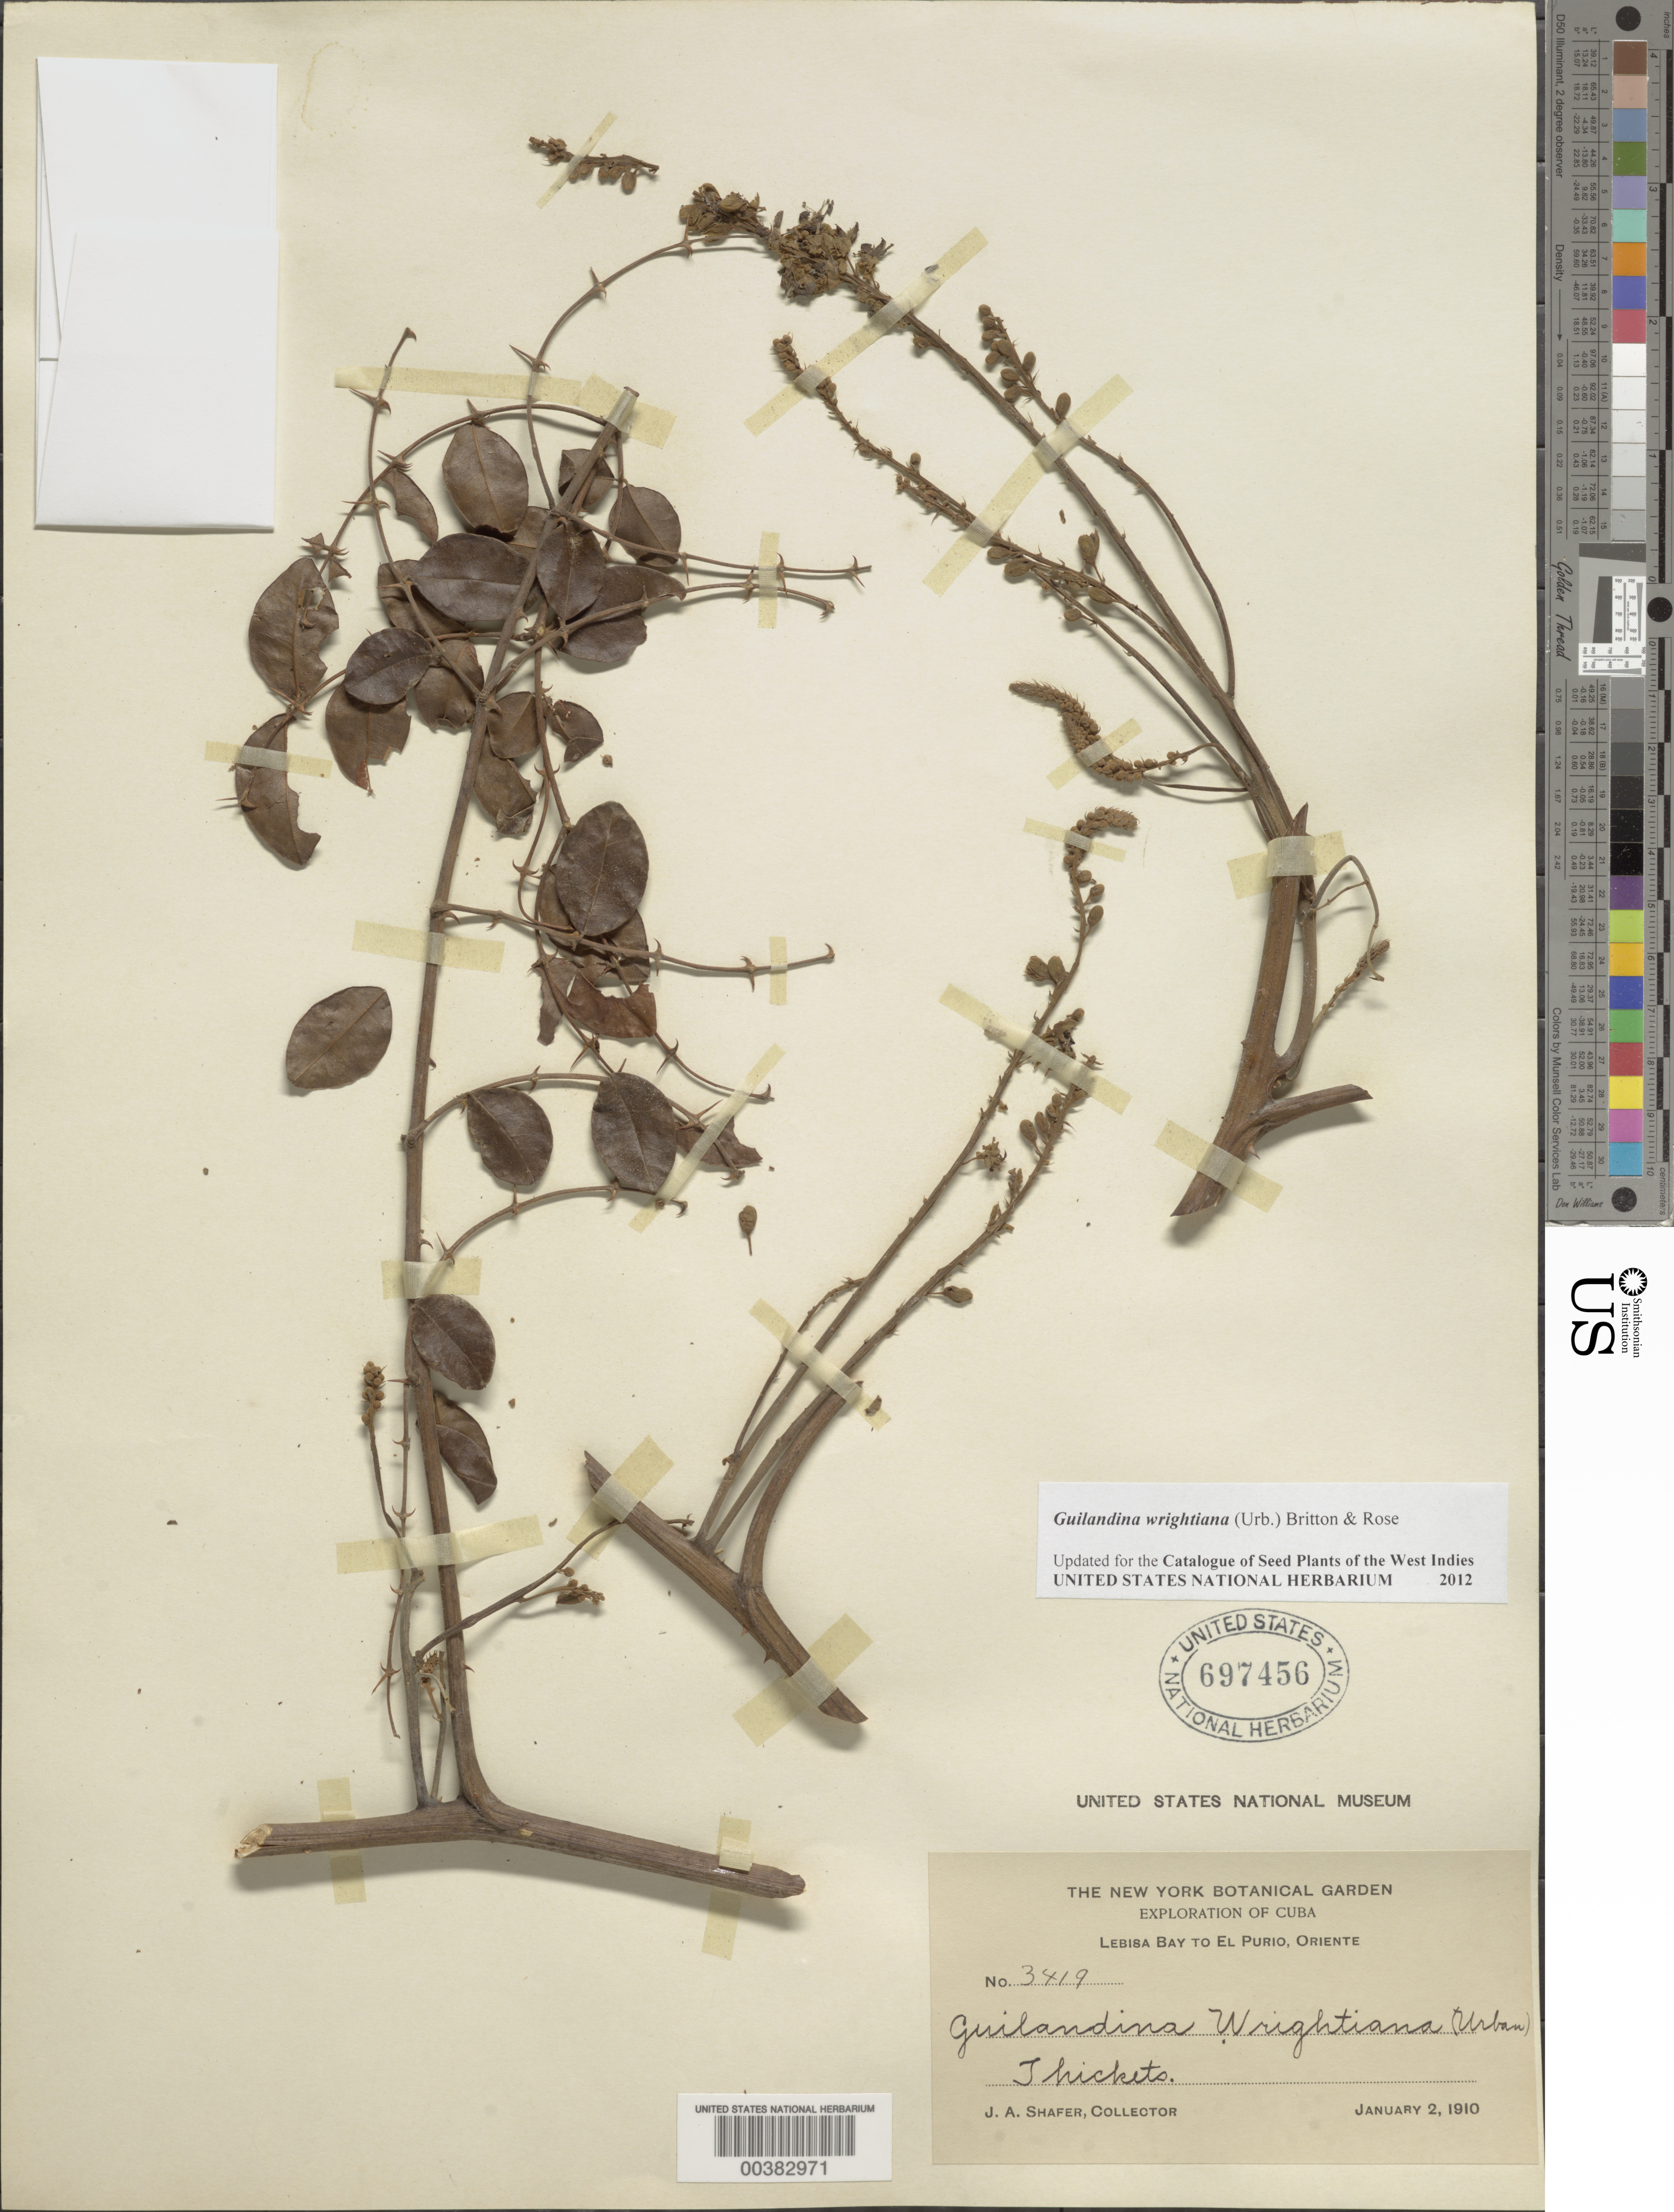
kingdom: Plantae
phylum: Tracheophyta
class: Magnoliopsida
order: Fabales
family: Fabaceae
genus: Guilandina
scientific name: Guilandina wrightiana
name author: (Urb.) Britton & Rose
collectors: J. A. Shafer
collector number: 3419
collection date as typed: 02 Jan 1910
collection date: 1910-01-02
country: Cuba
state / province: Oriente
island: Greater Antilles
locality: Lebisa bay to el purio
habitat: Thickets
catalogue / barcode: US 697456